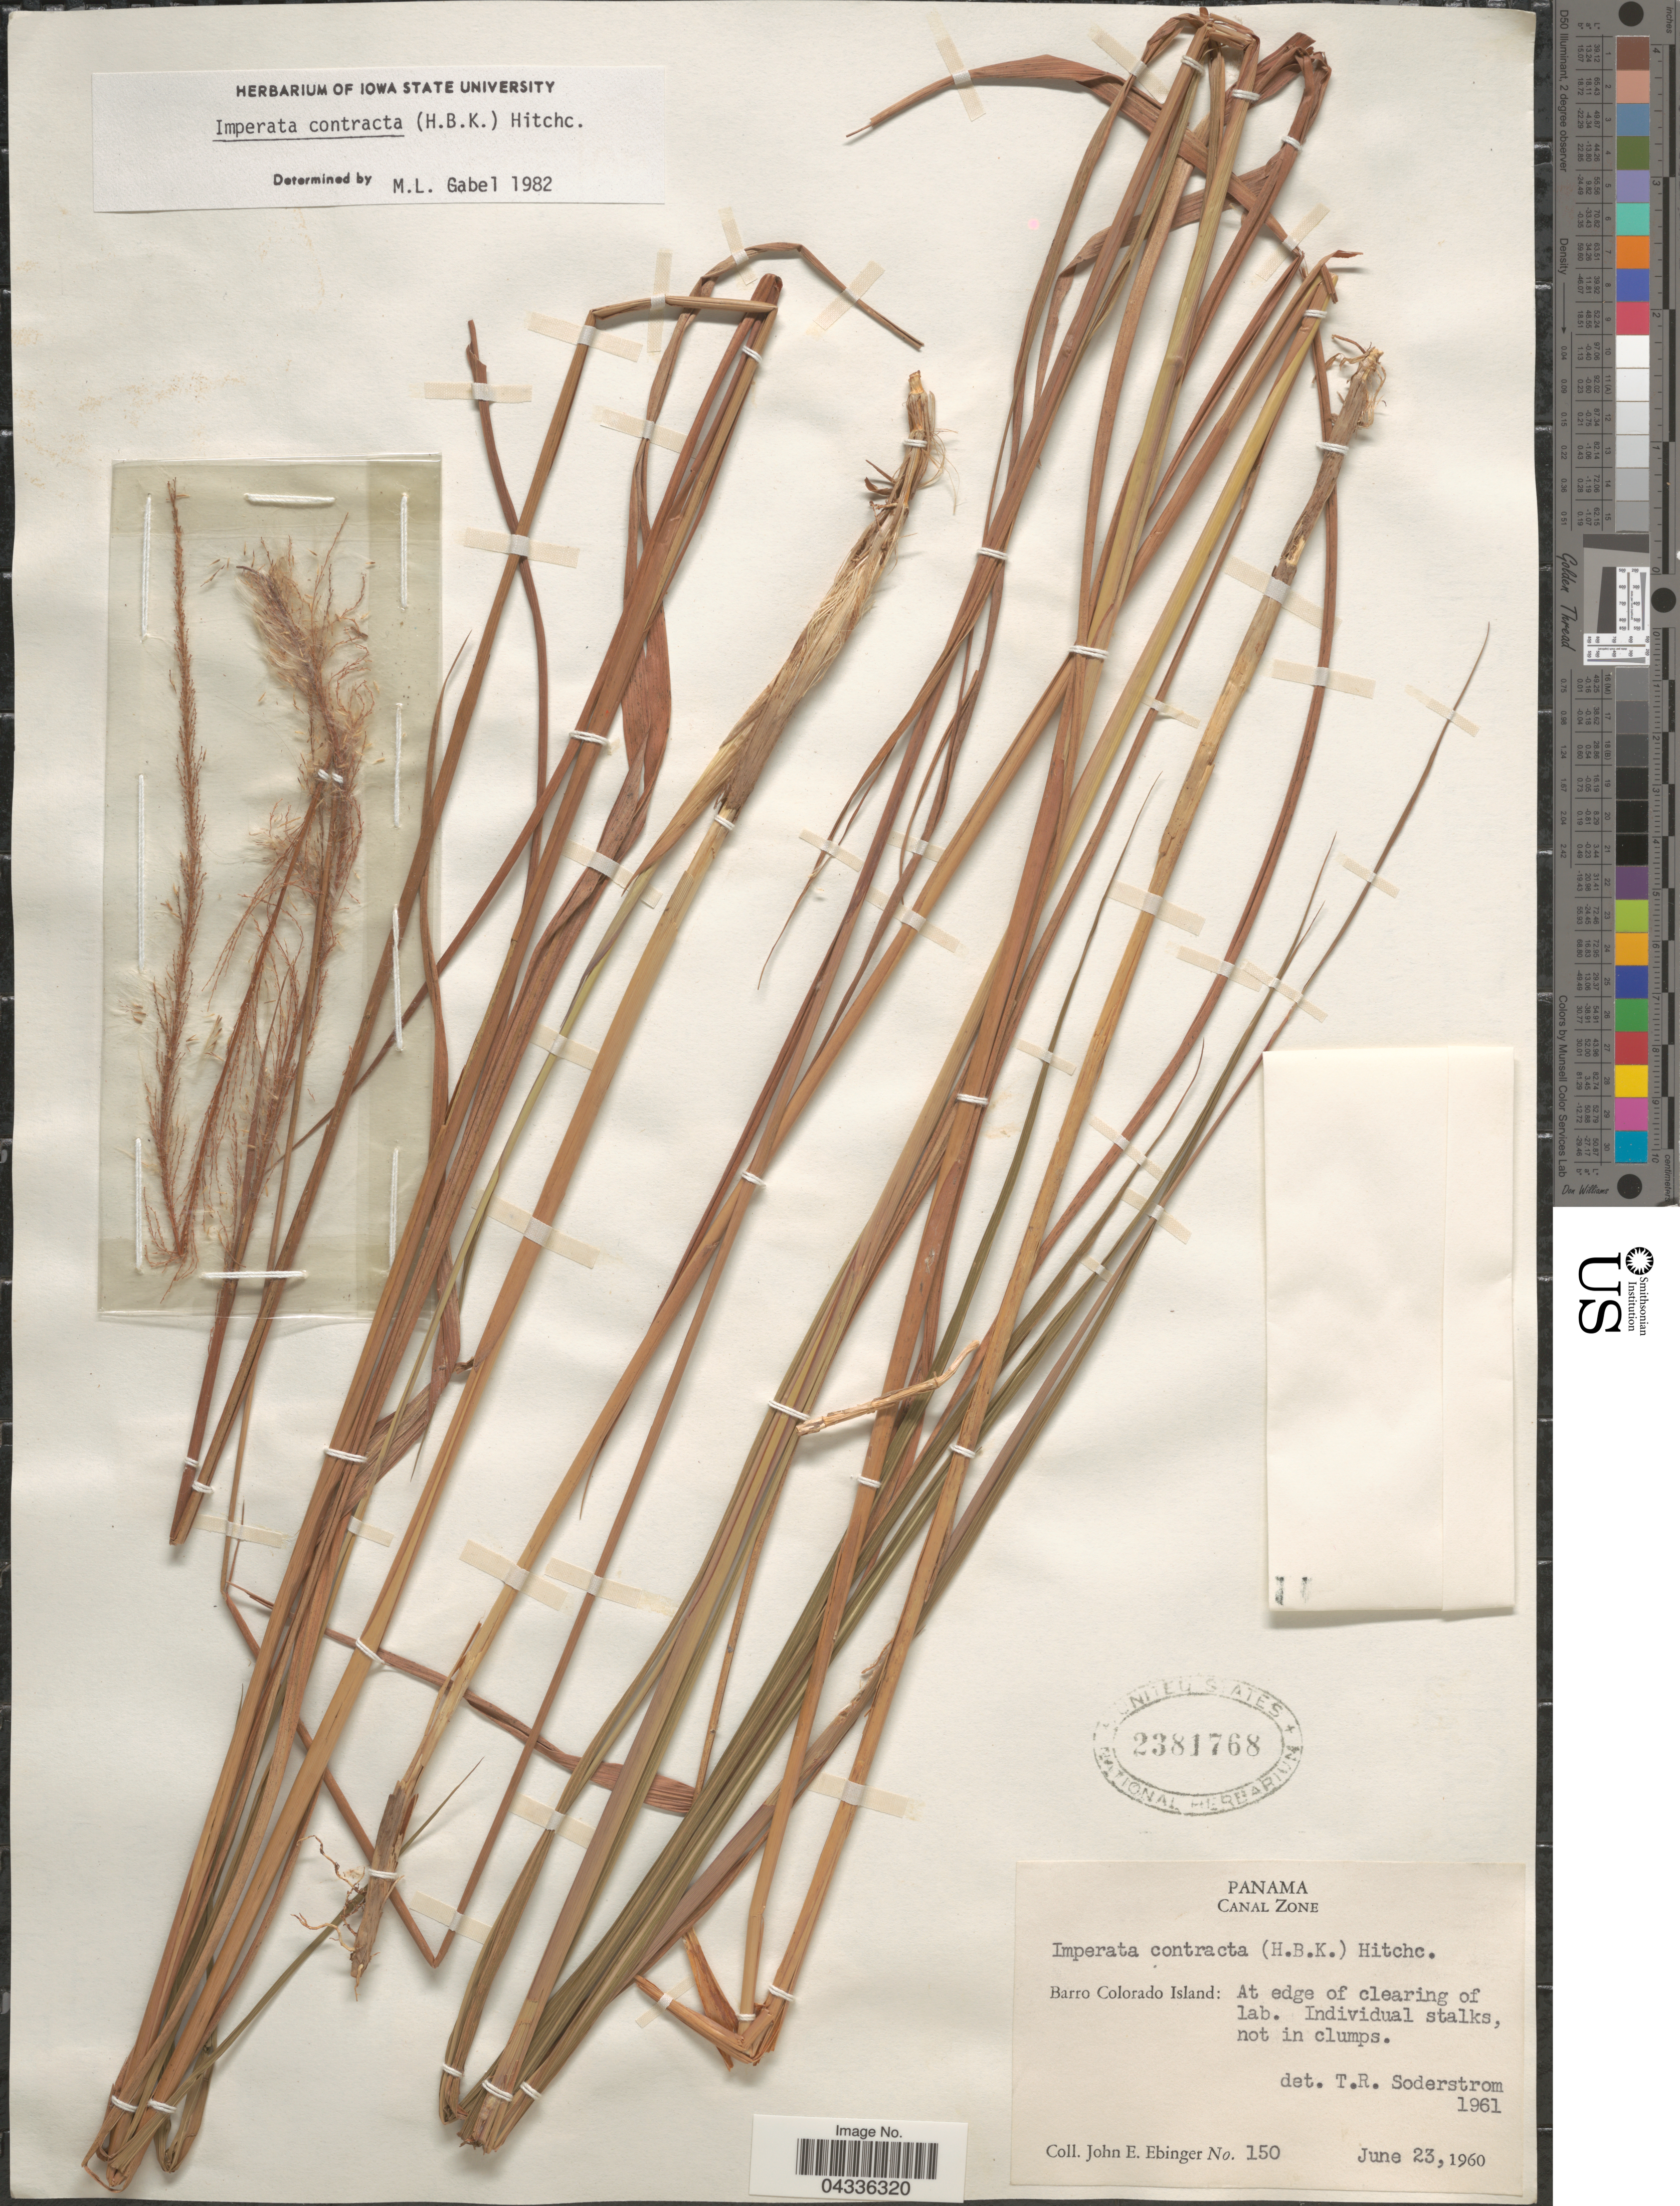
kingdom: Plantae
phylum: Tracheophyta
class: Liliopsida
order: Poales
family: Poaceae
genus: Imperata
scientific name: Imperata contracta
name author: (Kunth) Hitchc.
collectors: J. Ebinger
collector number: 150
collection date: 1960-06-23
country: Panama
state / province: Panamá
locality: Canal Zone. Barro Colorado Island: At edge of clearing of lab. Individual stalks.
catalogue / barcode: US 2381768